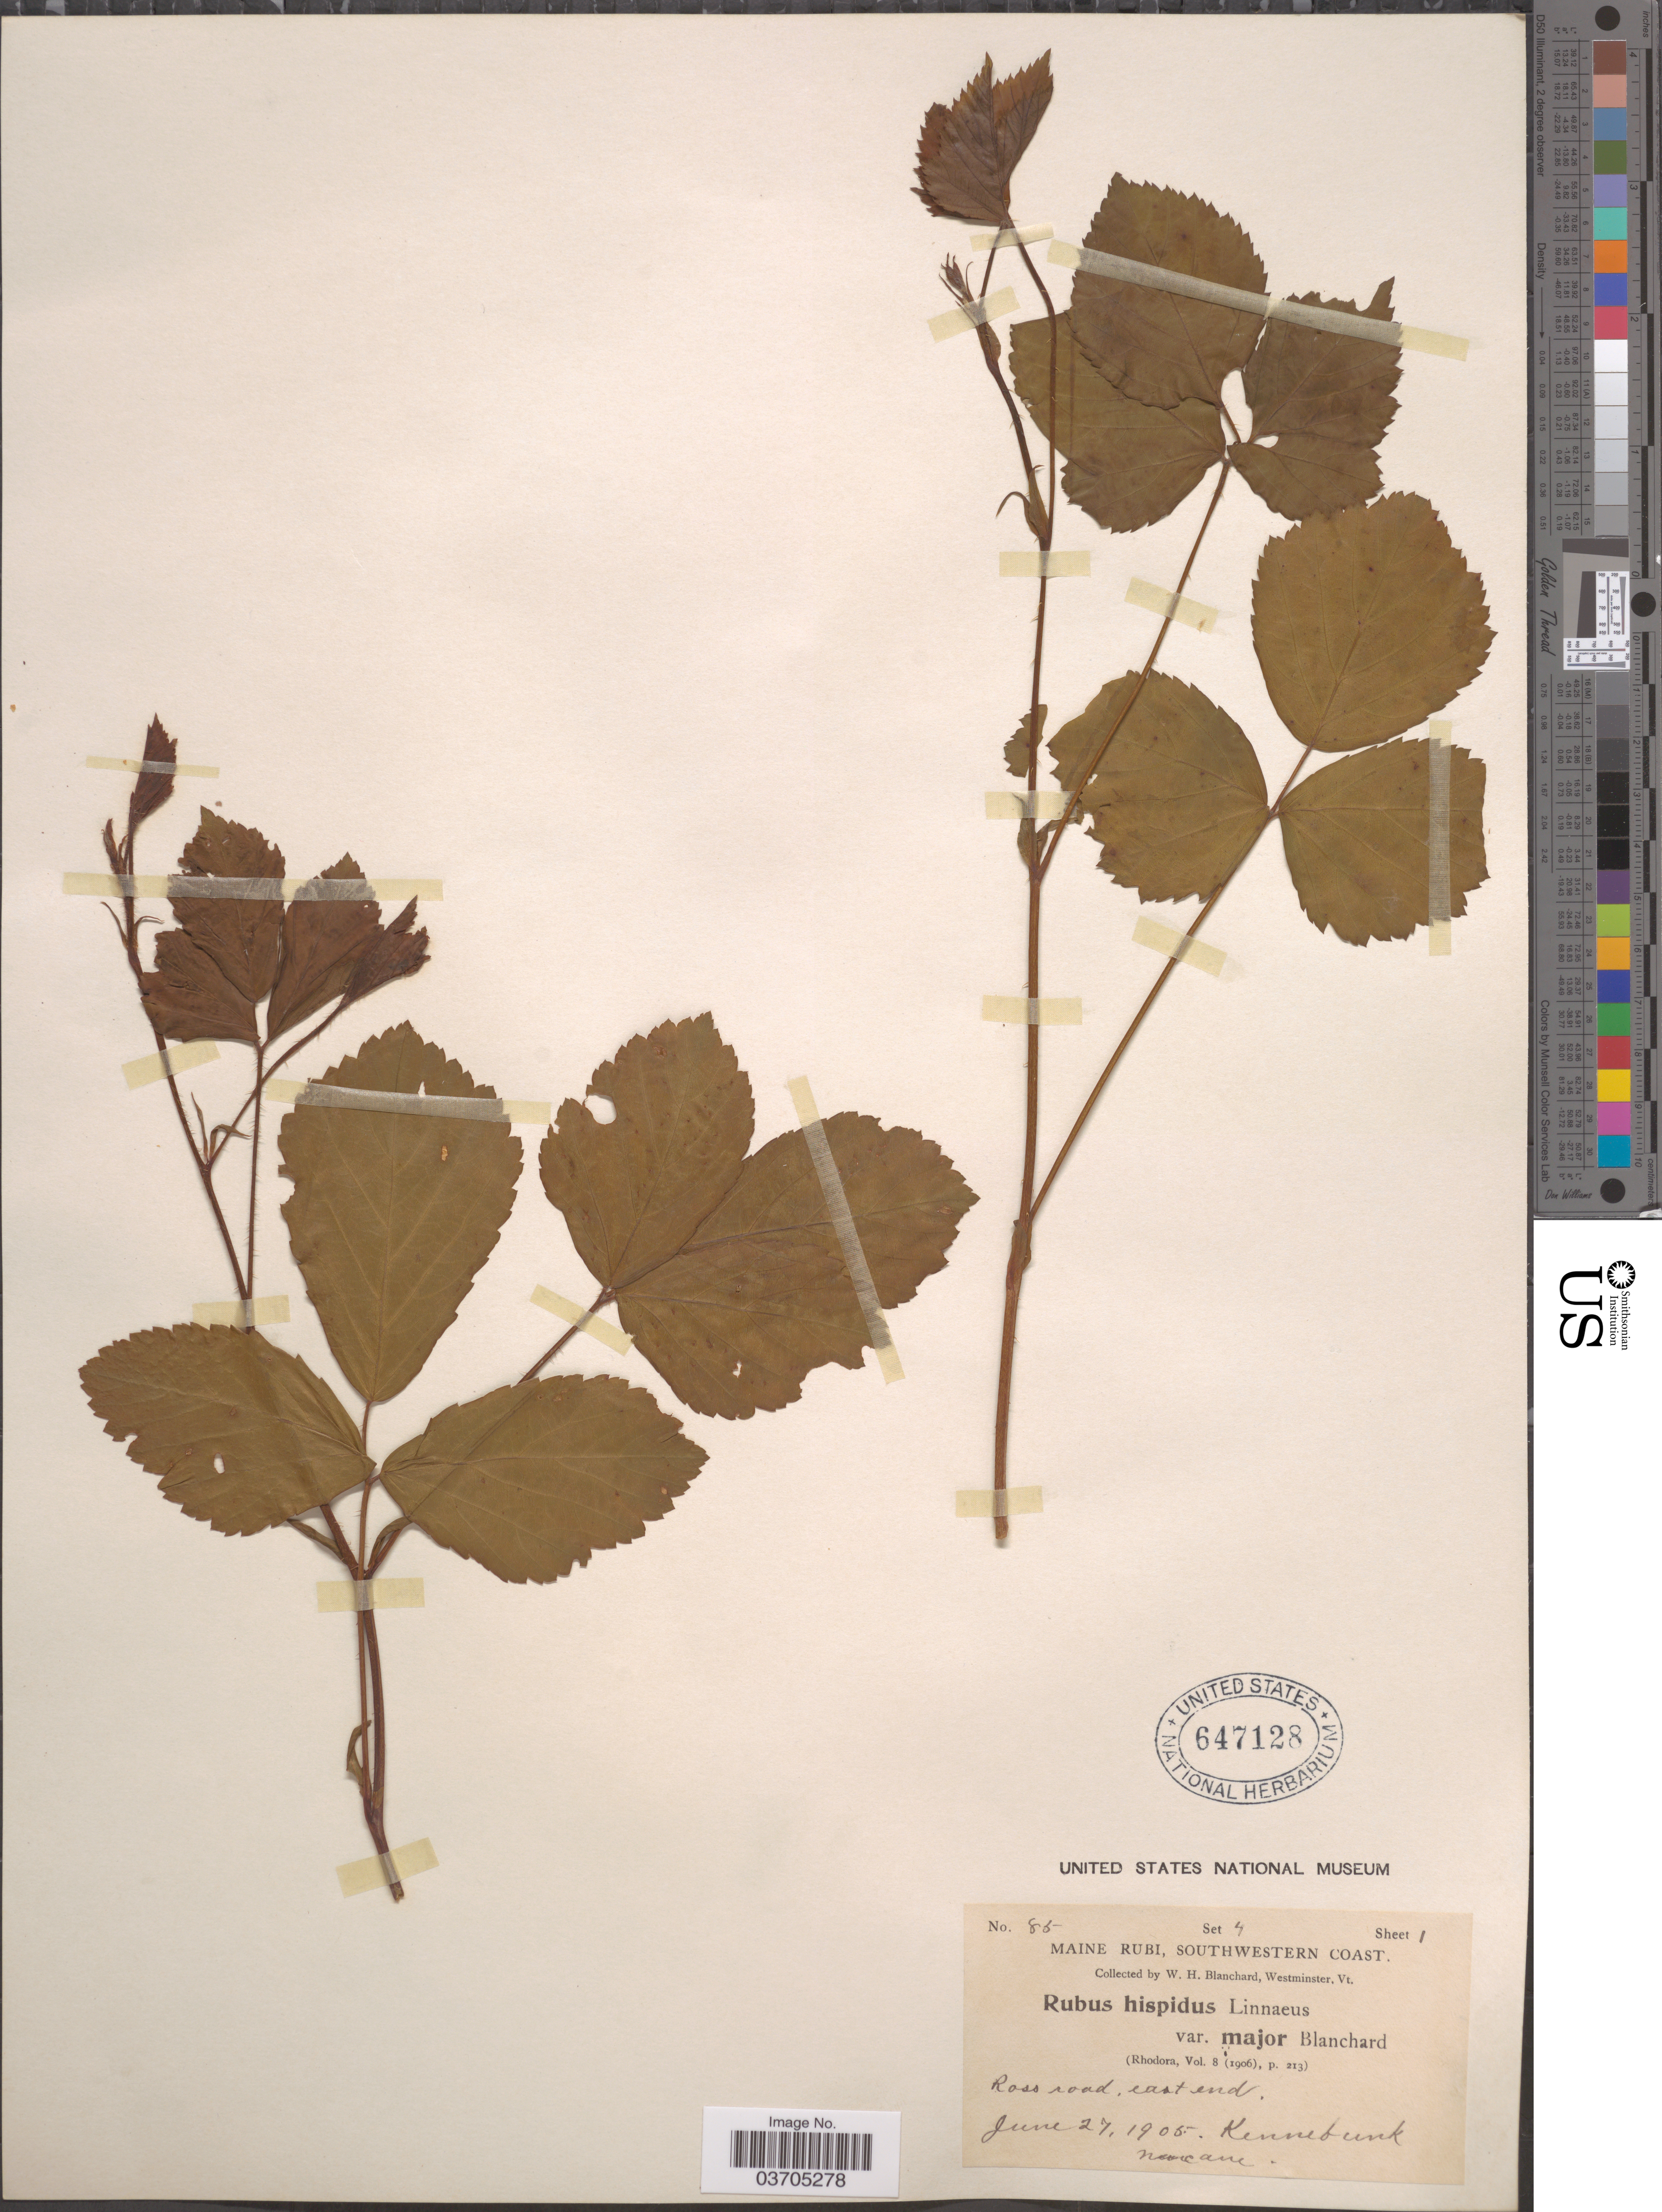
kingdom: Plantae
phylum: Tracheophyta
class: Magnoliopsida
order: Rosales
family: Rosaceae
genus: Rubus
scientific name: Rubus hispidus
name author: L.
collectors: W. H. Blanchard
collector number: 85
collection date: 1905-06-27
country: United States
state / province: Maine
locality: Main Rubi, Southwestern Coast. Ross road- east end.- Kennebunk.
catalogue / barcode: US 647128